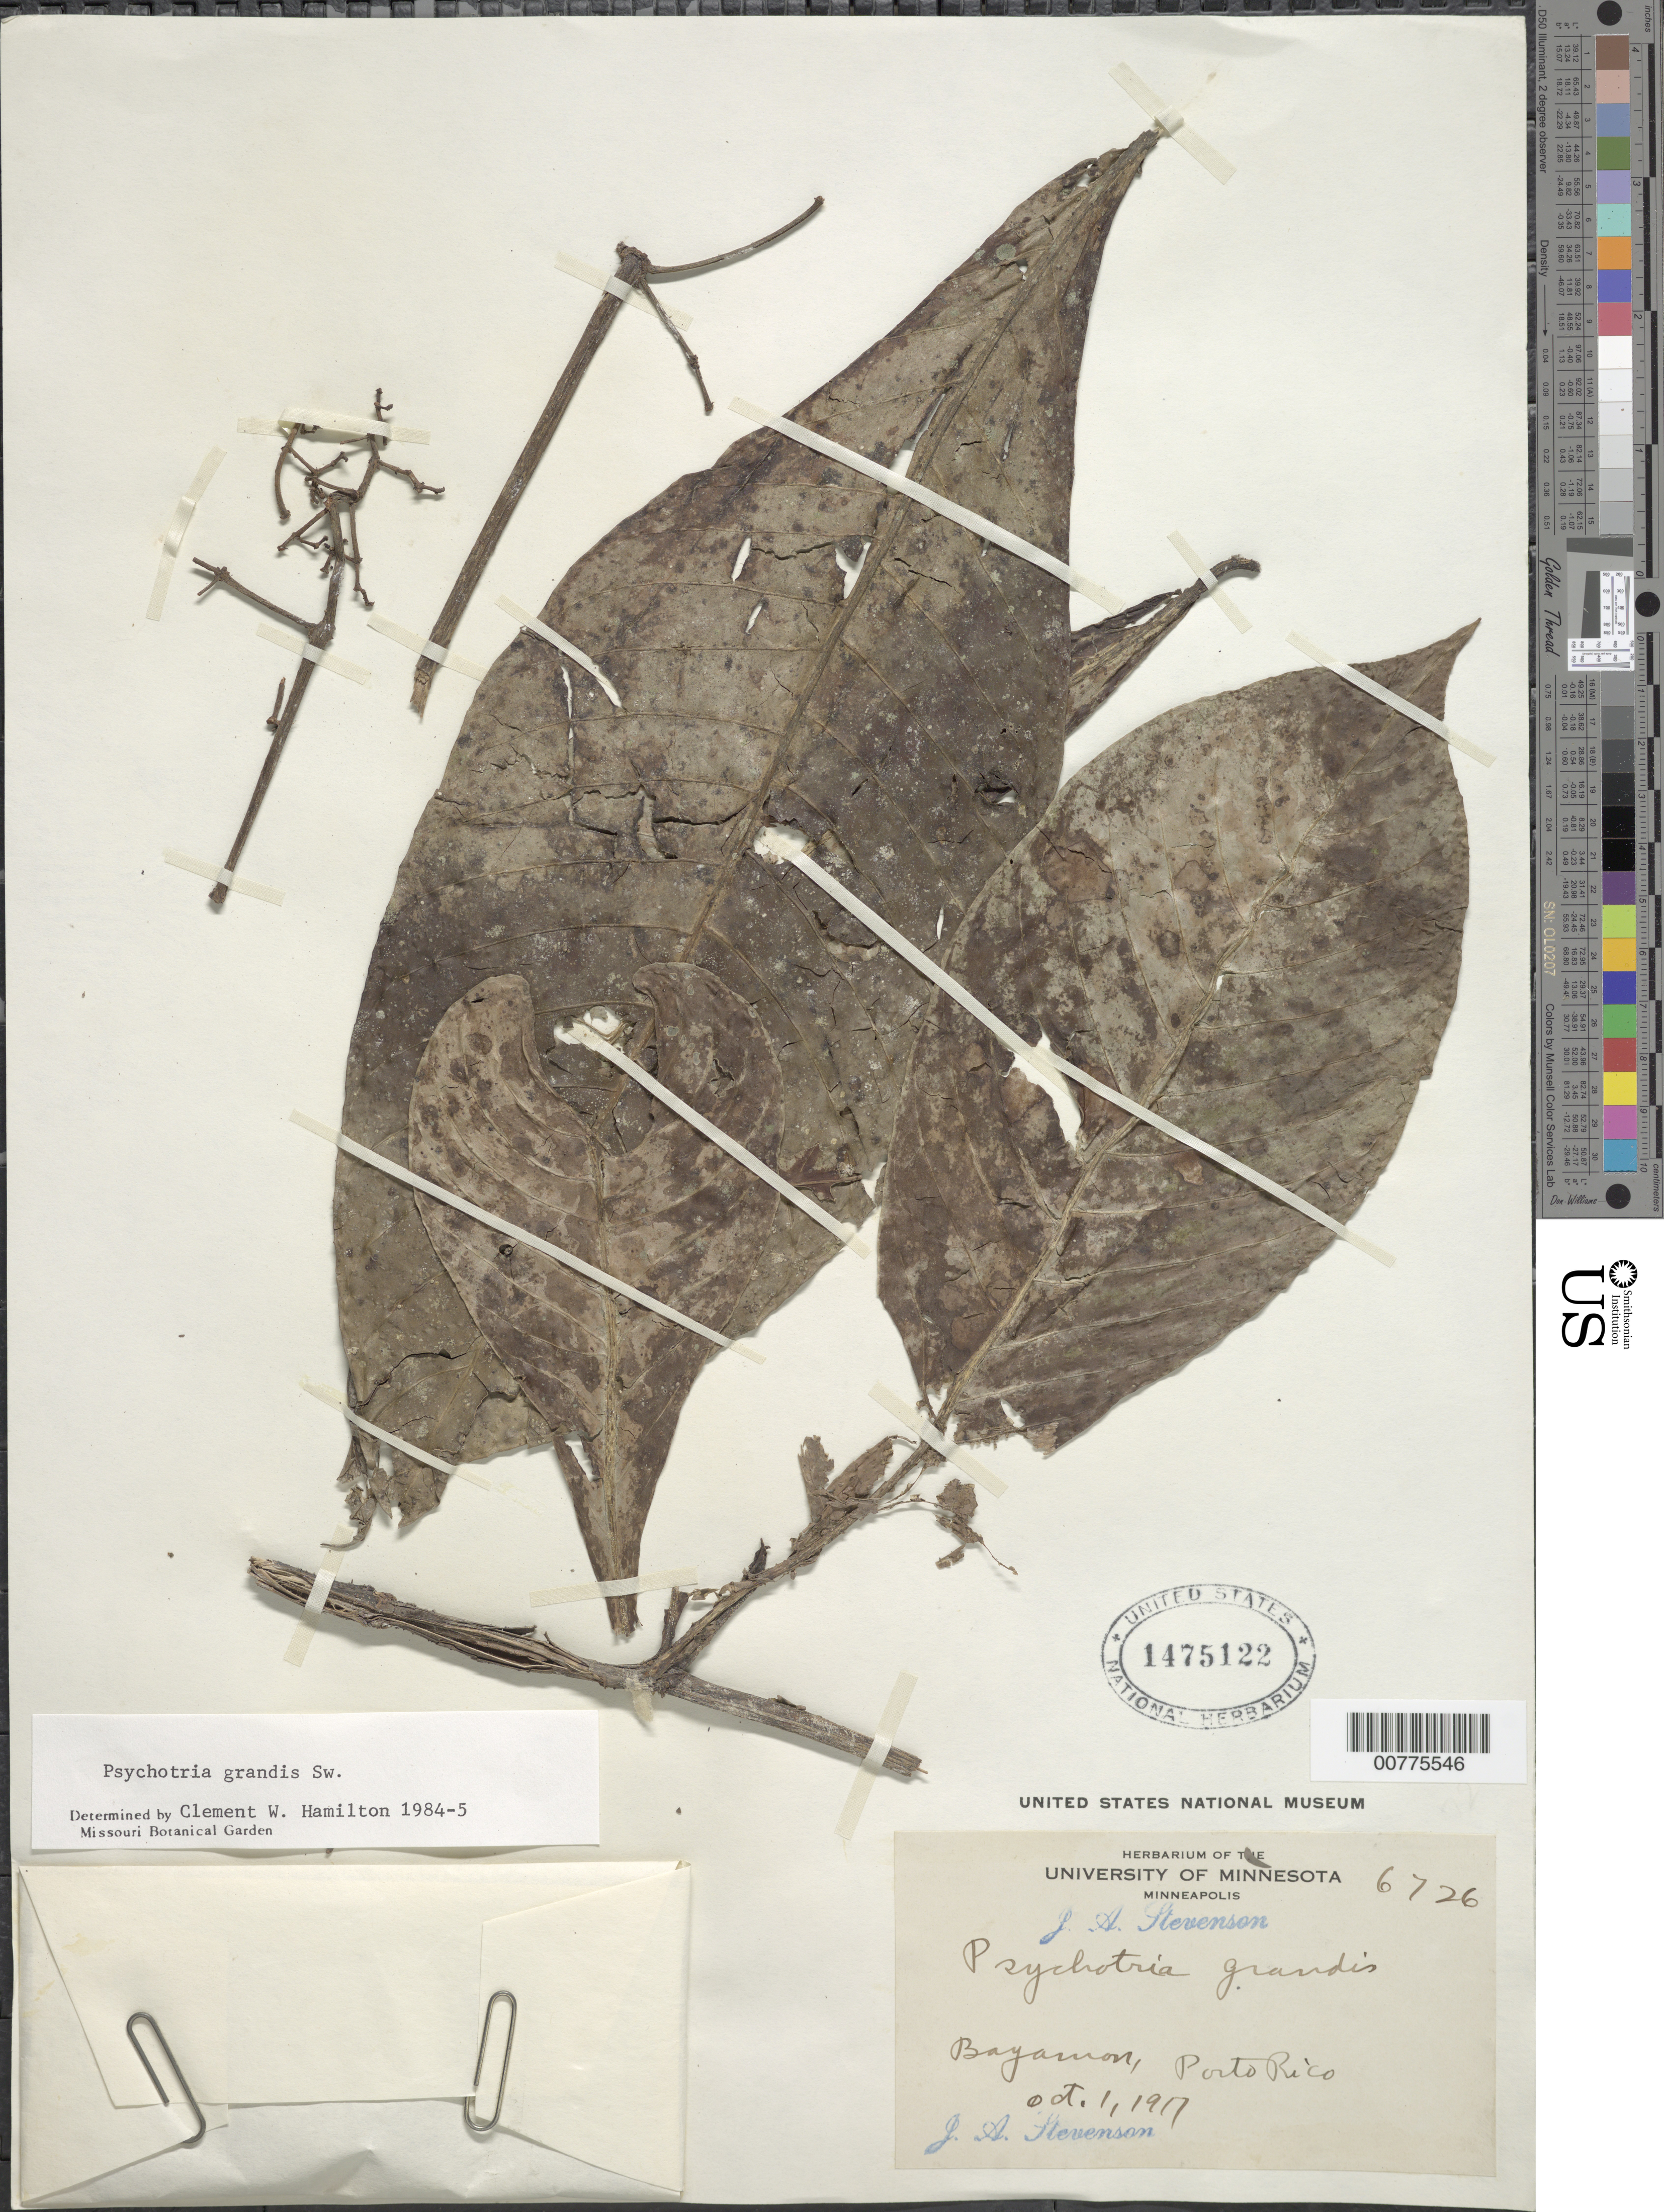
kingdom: Plantae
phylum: Tracheophyta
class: Magnoliopsida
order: Gentianales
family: Rubiaceae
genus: Psychotria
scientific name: Psychotria grandis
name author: Sw.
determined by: Hamilton, C. W.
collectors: J. Stevenson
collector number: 6726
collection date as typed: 01 Oct 1917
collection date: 1917-10-01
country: Puerto Rico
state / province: Bayamón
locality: Bayamon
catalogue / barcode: US 1475122